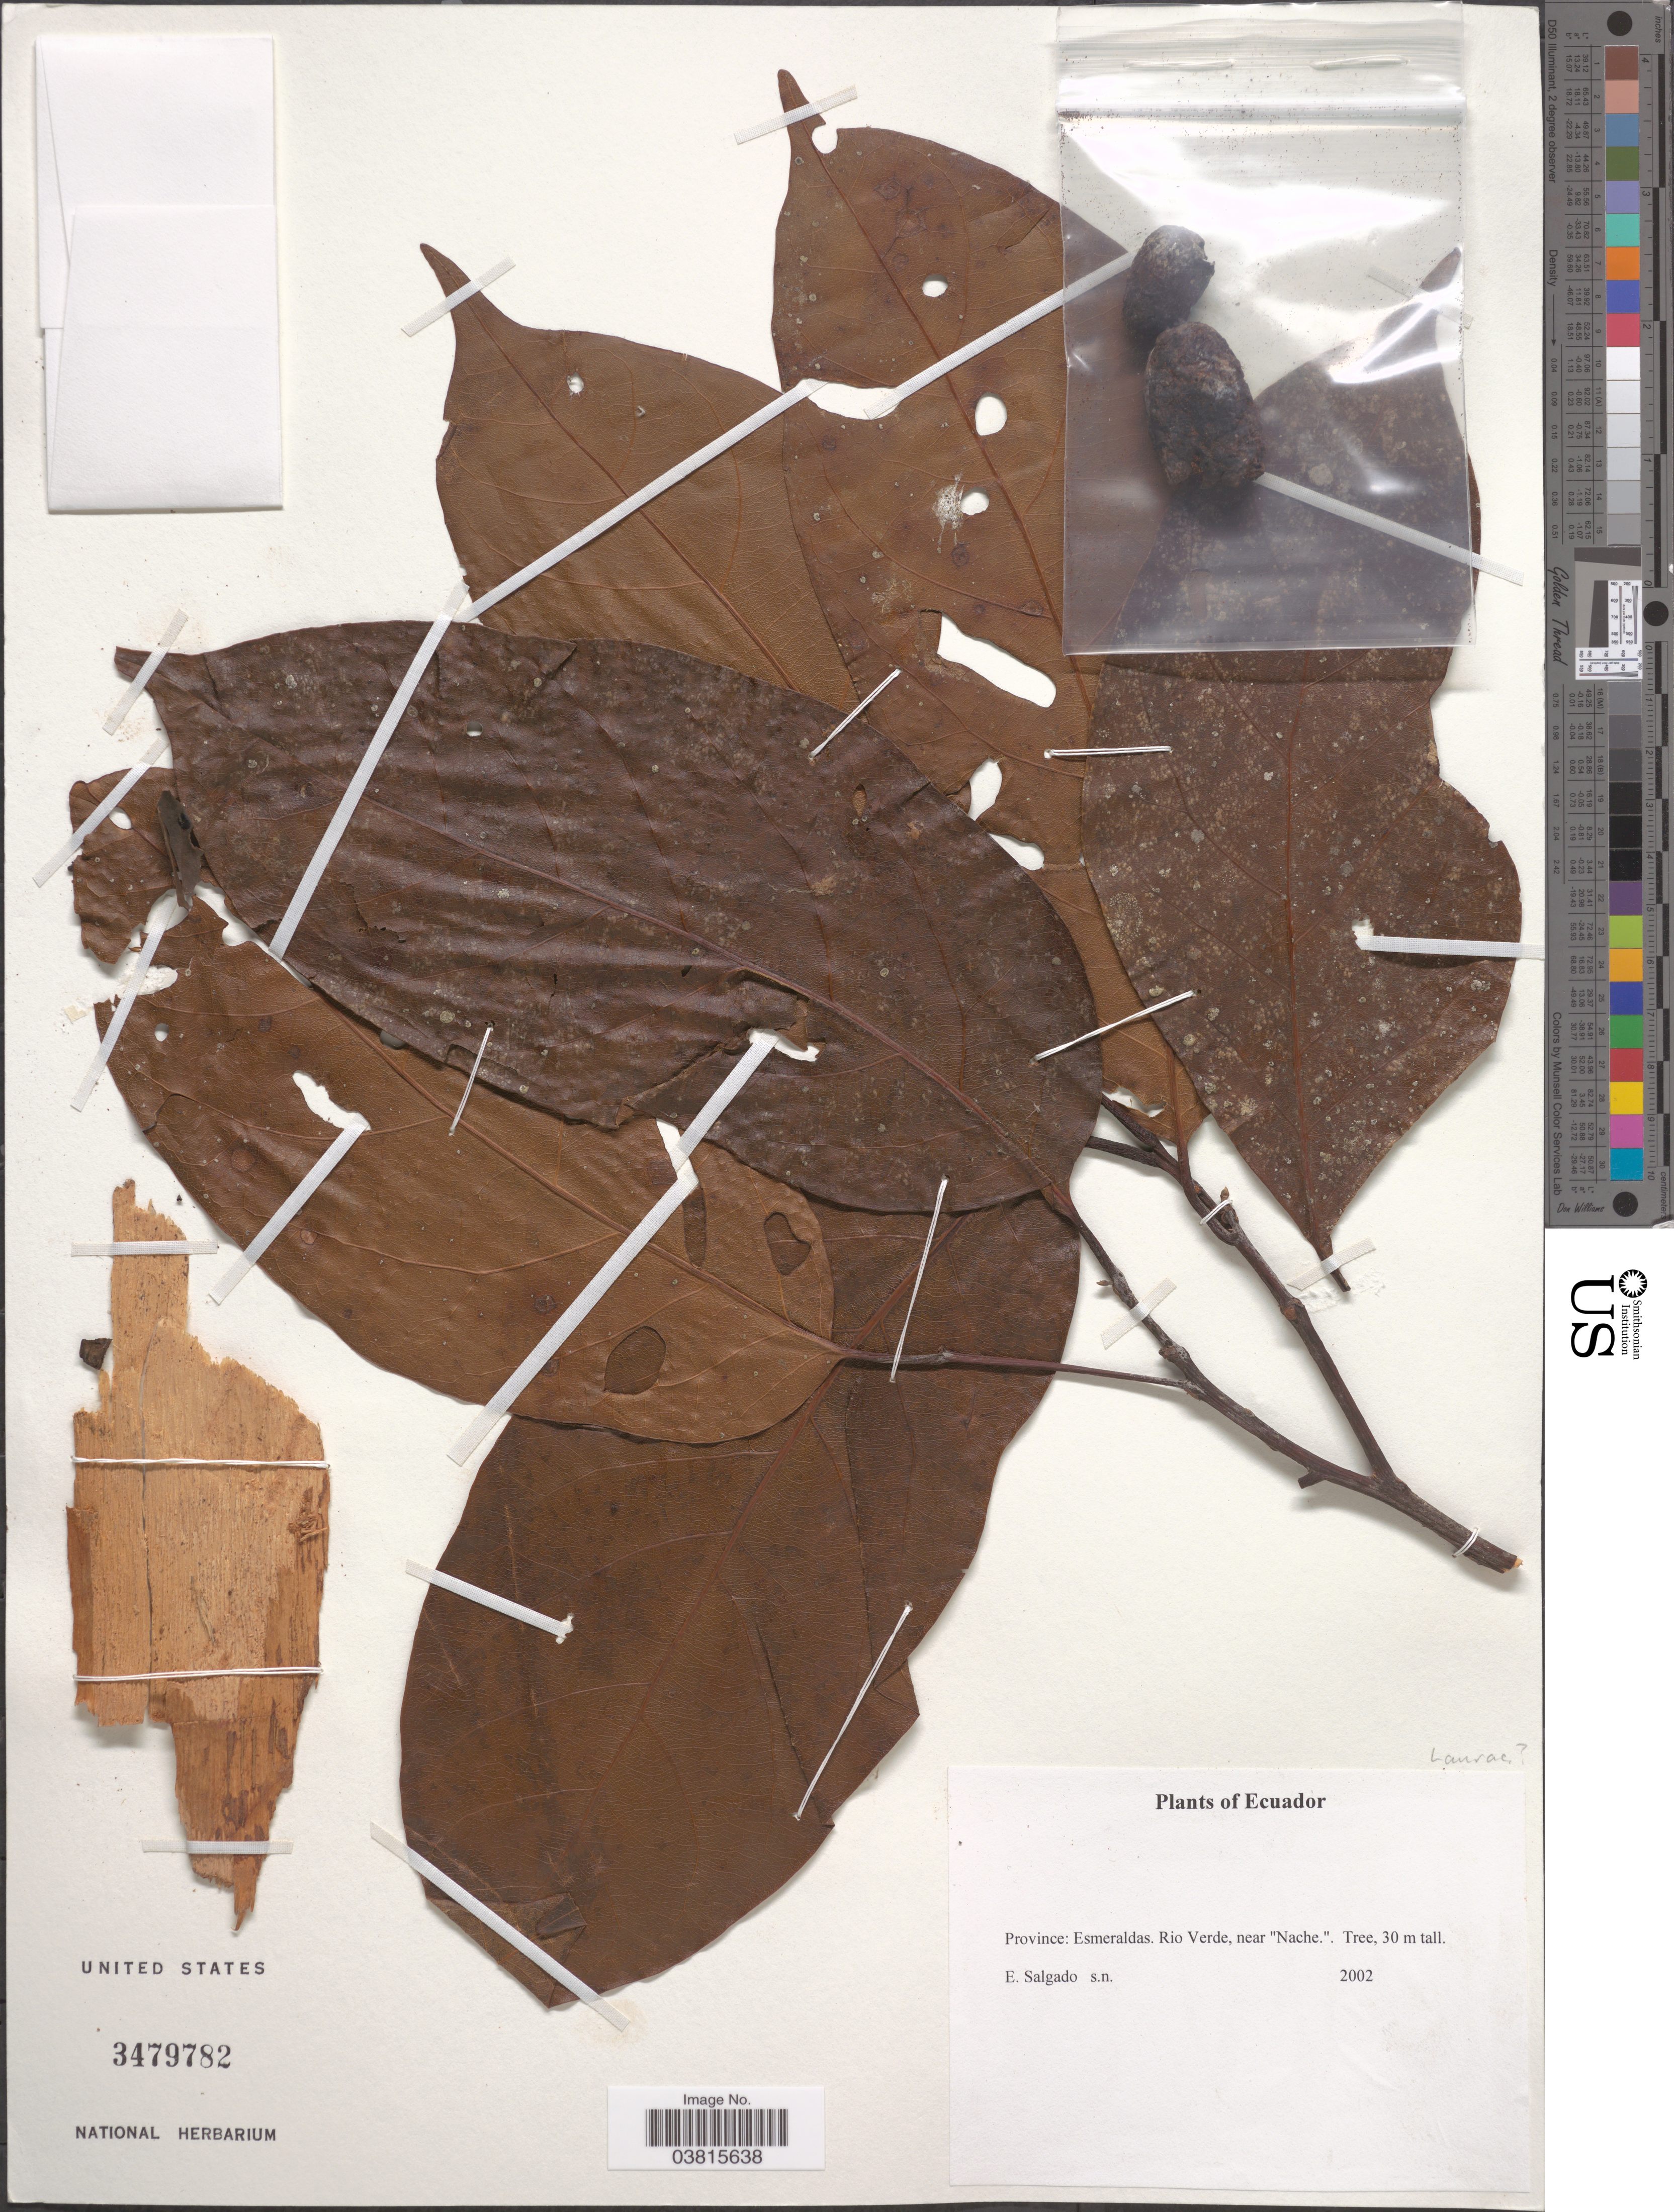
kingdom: Plantae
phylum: Tracheophyta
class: Magnoliopsida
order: Laurales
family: Lauraceae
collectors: E. Salgado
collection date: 2002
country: Ecuador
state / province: Esmeraldas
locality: Rio Verde, near "Nache".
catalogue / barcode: US 3479782